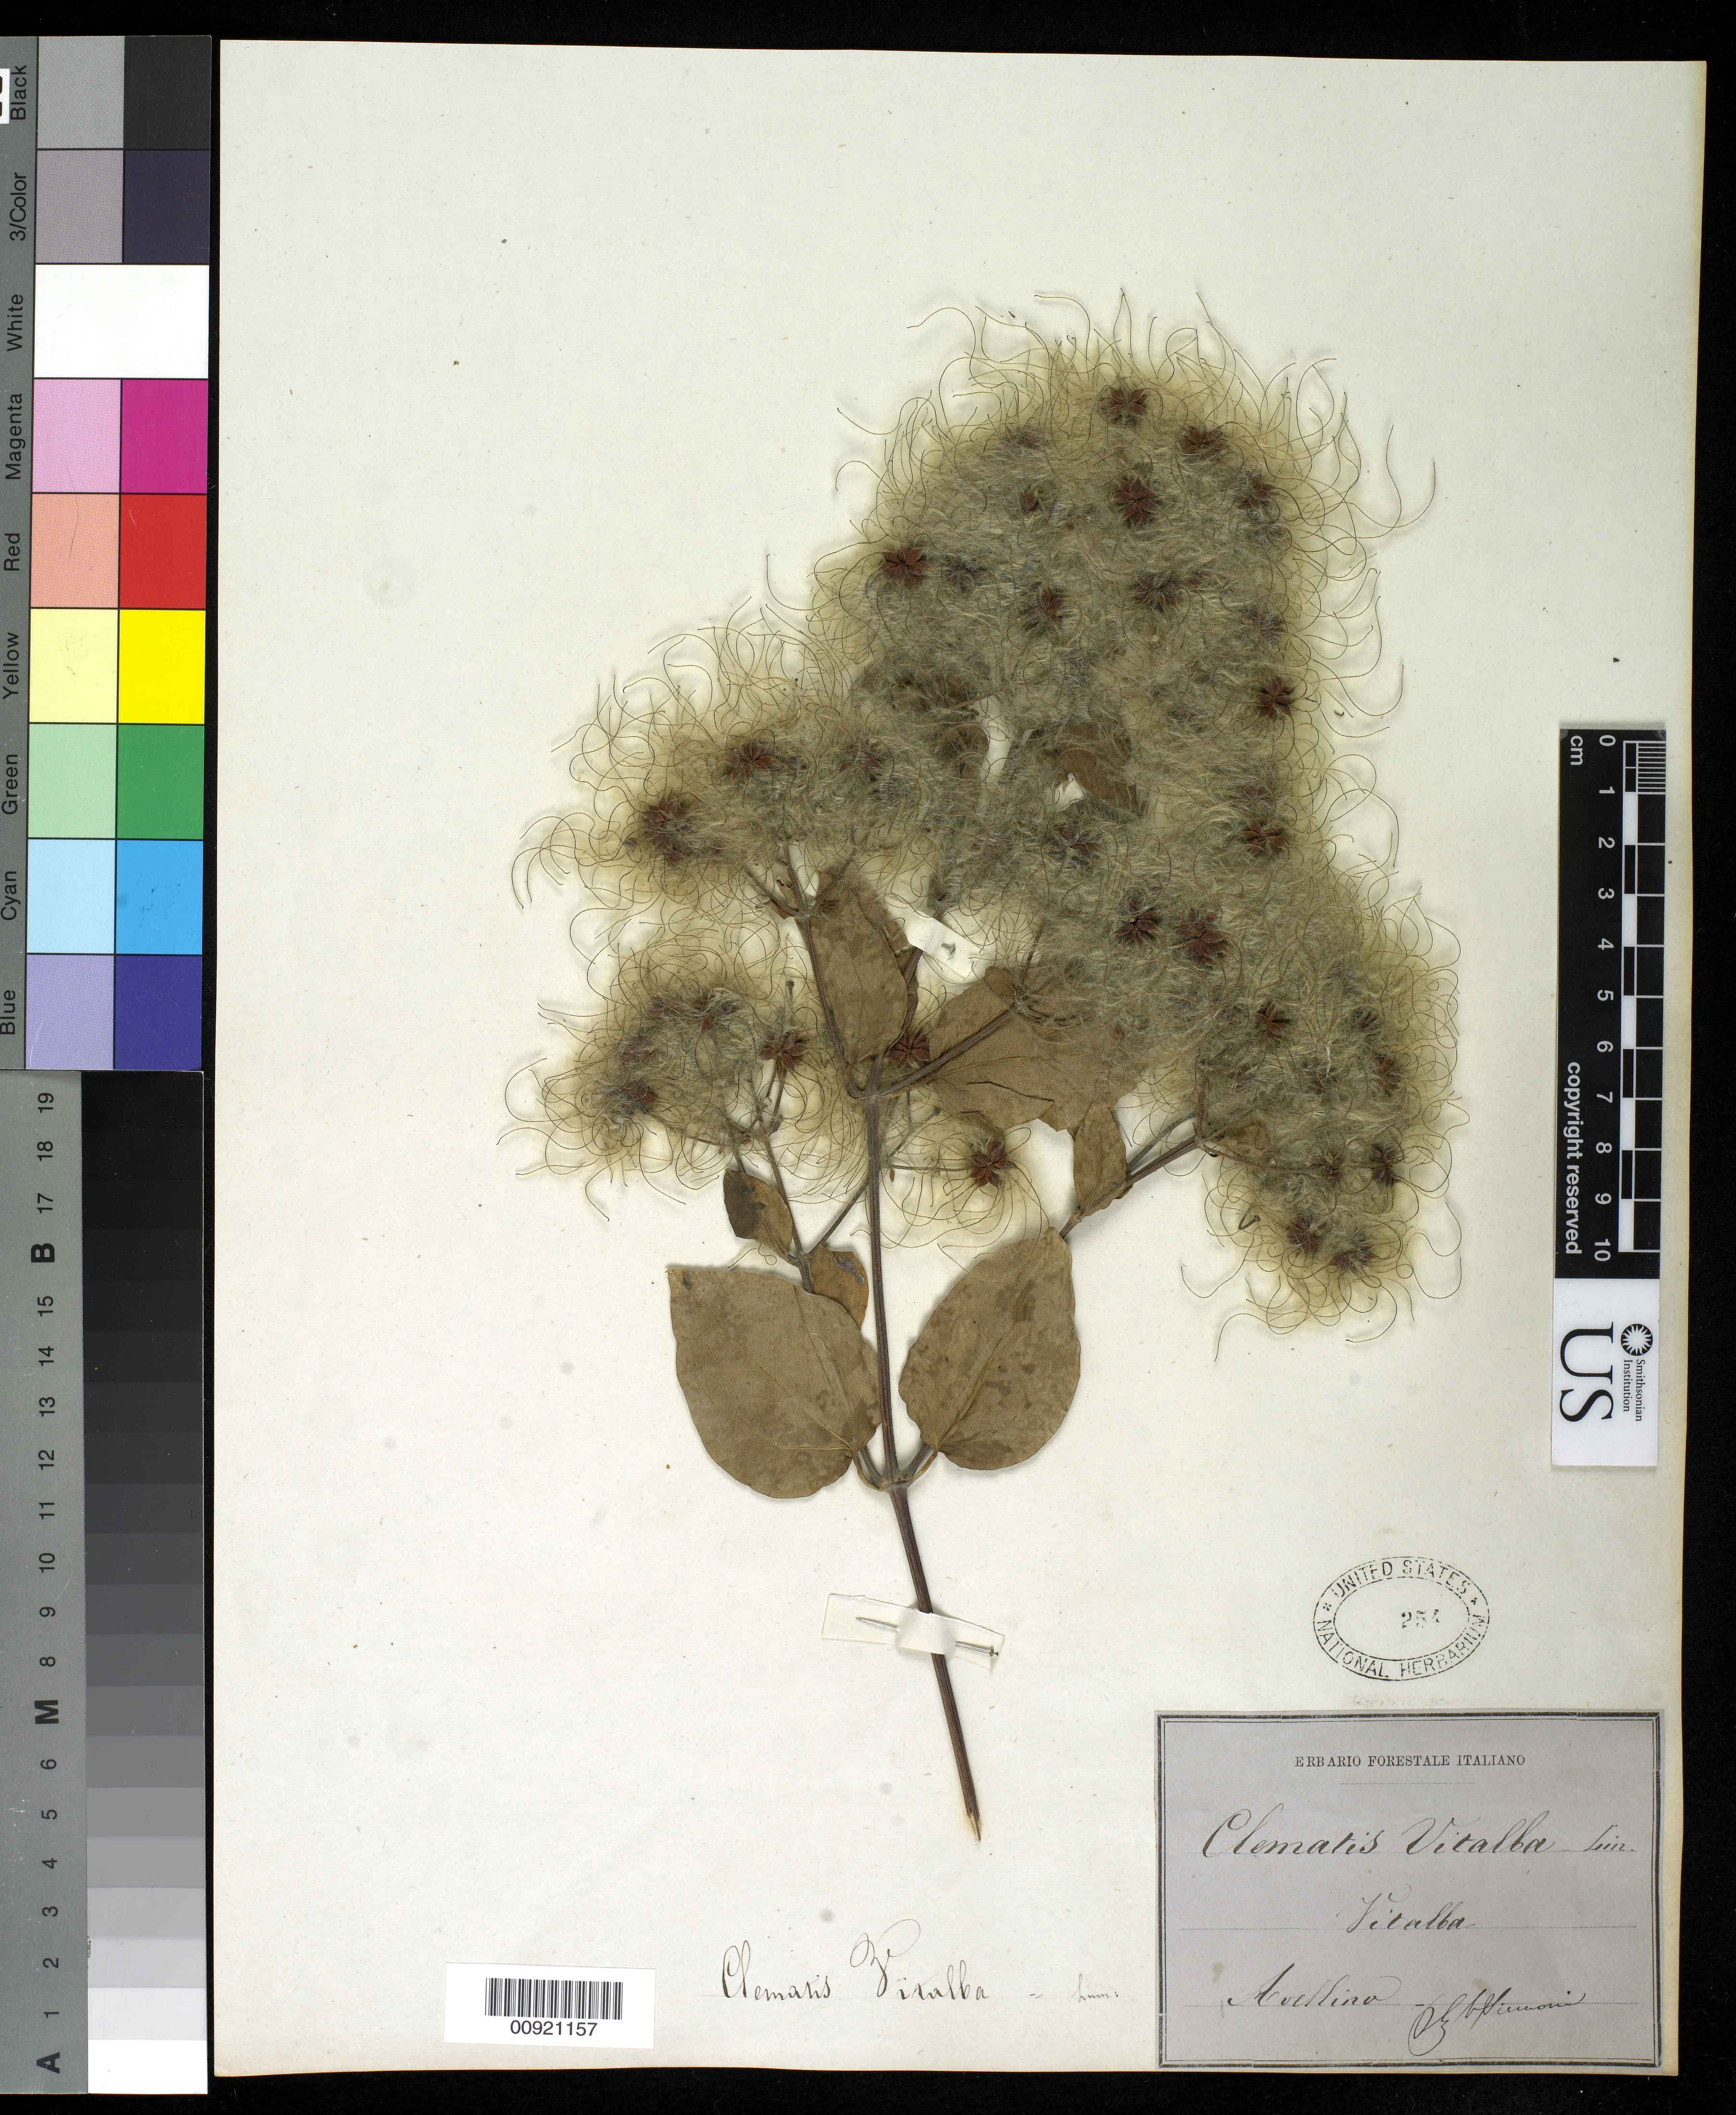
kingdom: Plantae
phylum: Tracheophyta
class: Magnoliopsida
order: Ranunculales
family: Ranunculaceae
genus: Clematis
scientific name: Clematis vitalba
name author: L.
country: Italy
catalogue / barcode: US 254